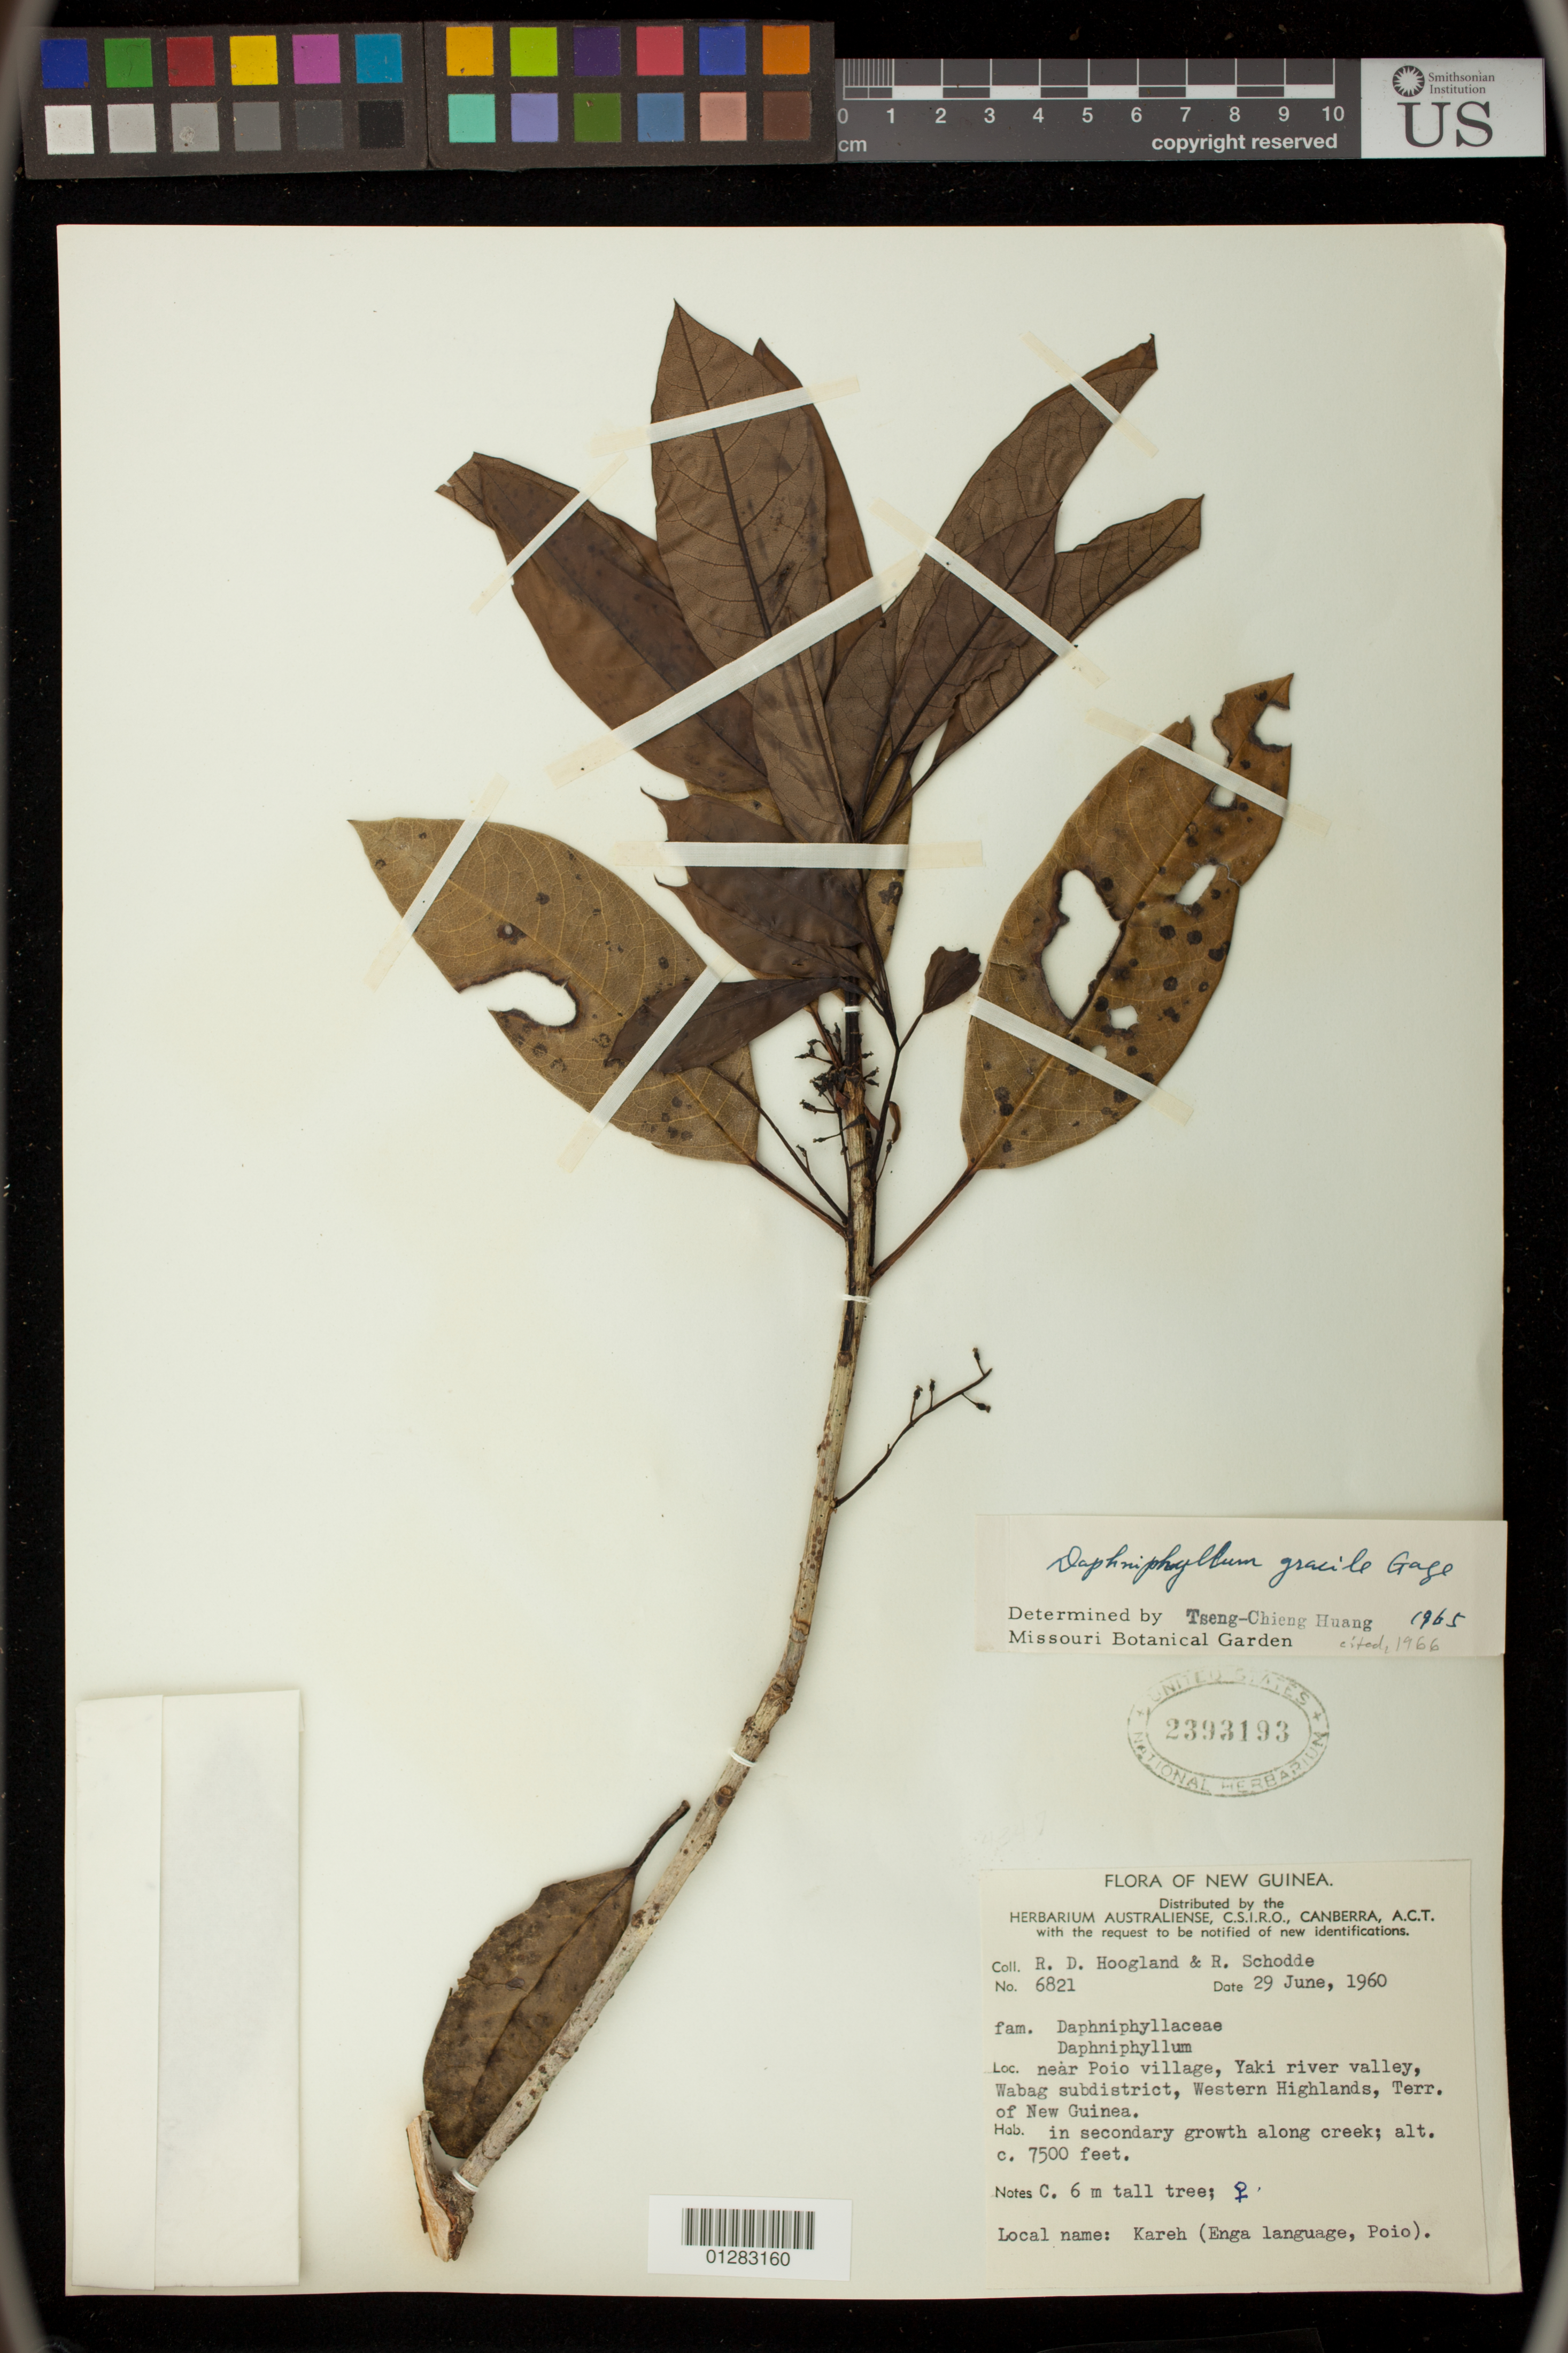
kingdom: Plantae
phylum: Tracheophyta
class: Magnoliopsida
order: Saxifragales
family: Daphniphyllaceae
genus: Daphniphyllum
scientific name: Daphniphyllum gracile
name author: Gage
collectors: R. D. Hoogland & R. Schodde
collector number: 6821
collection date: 1960-06-20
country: Papua New Guinea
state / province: Enga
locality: near Poio village, Yaki river valley, Wabag subdistrict, Western Highlands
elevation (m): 2286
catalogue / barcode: US 2393193